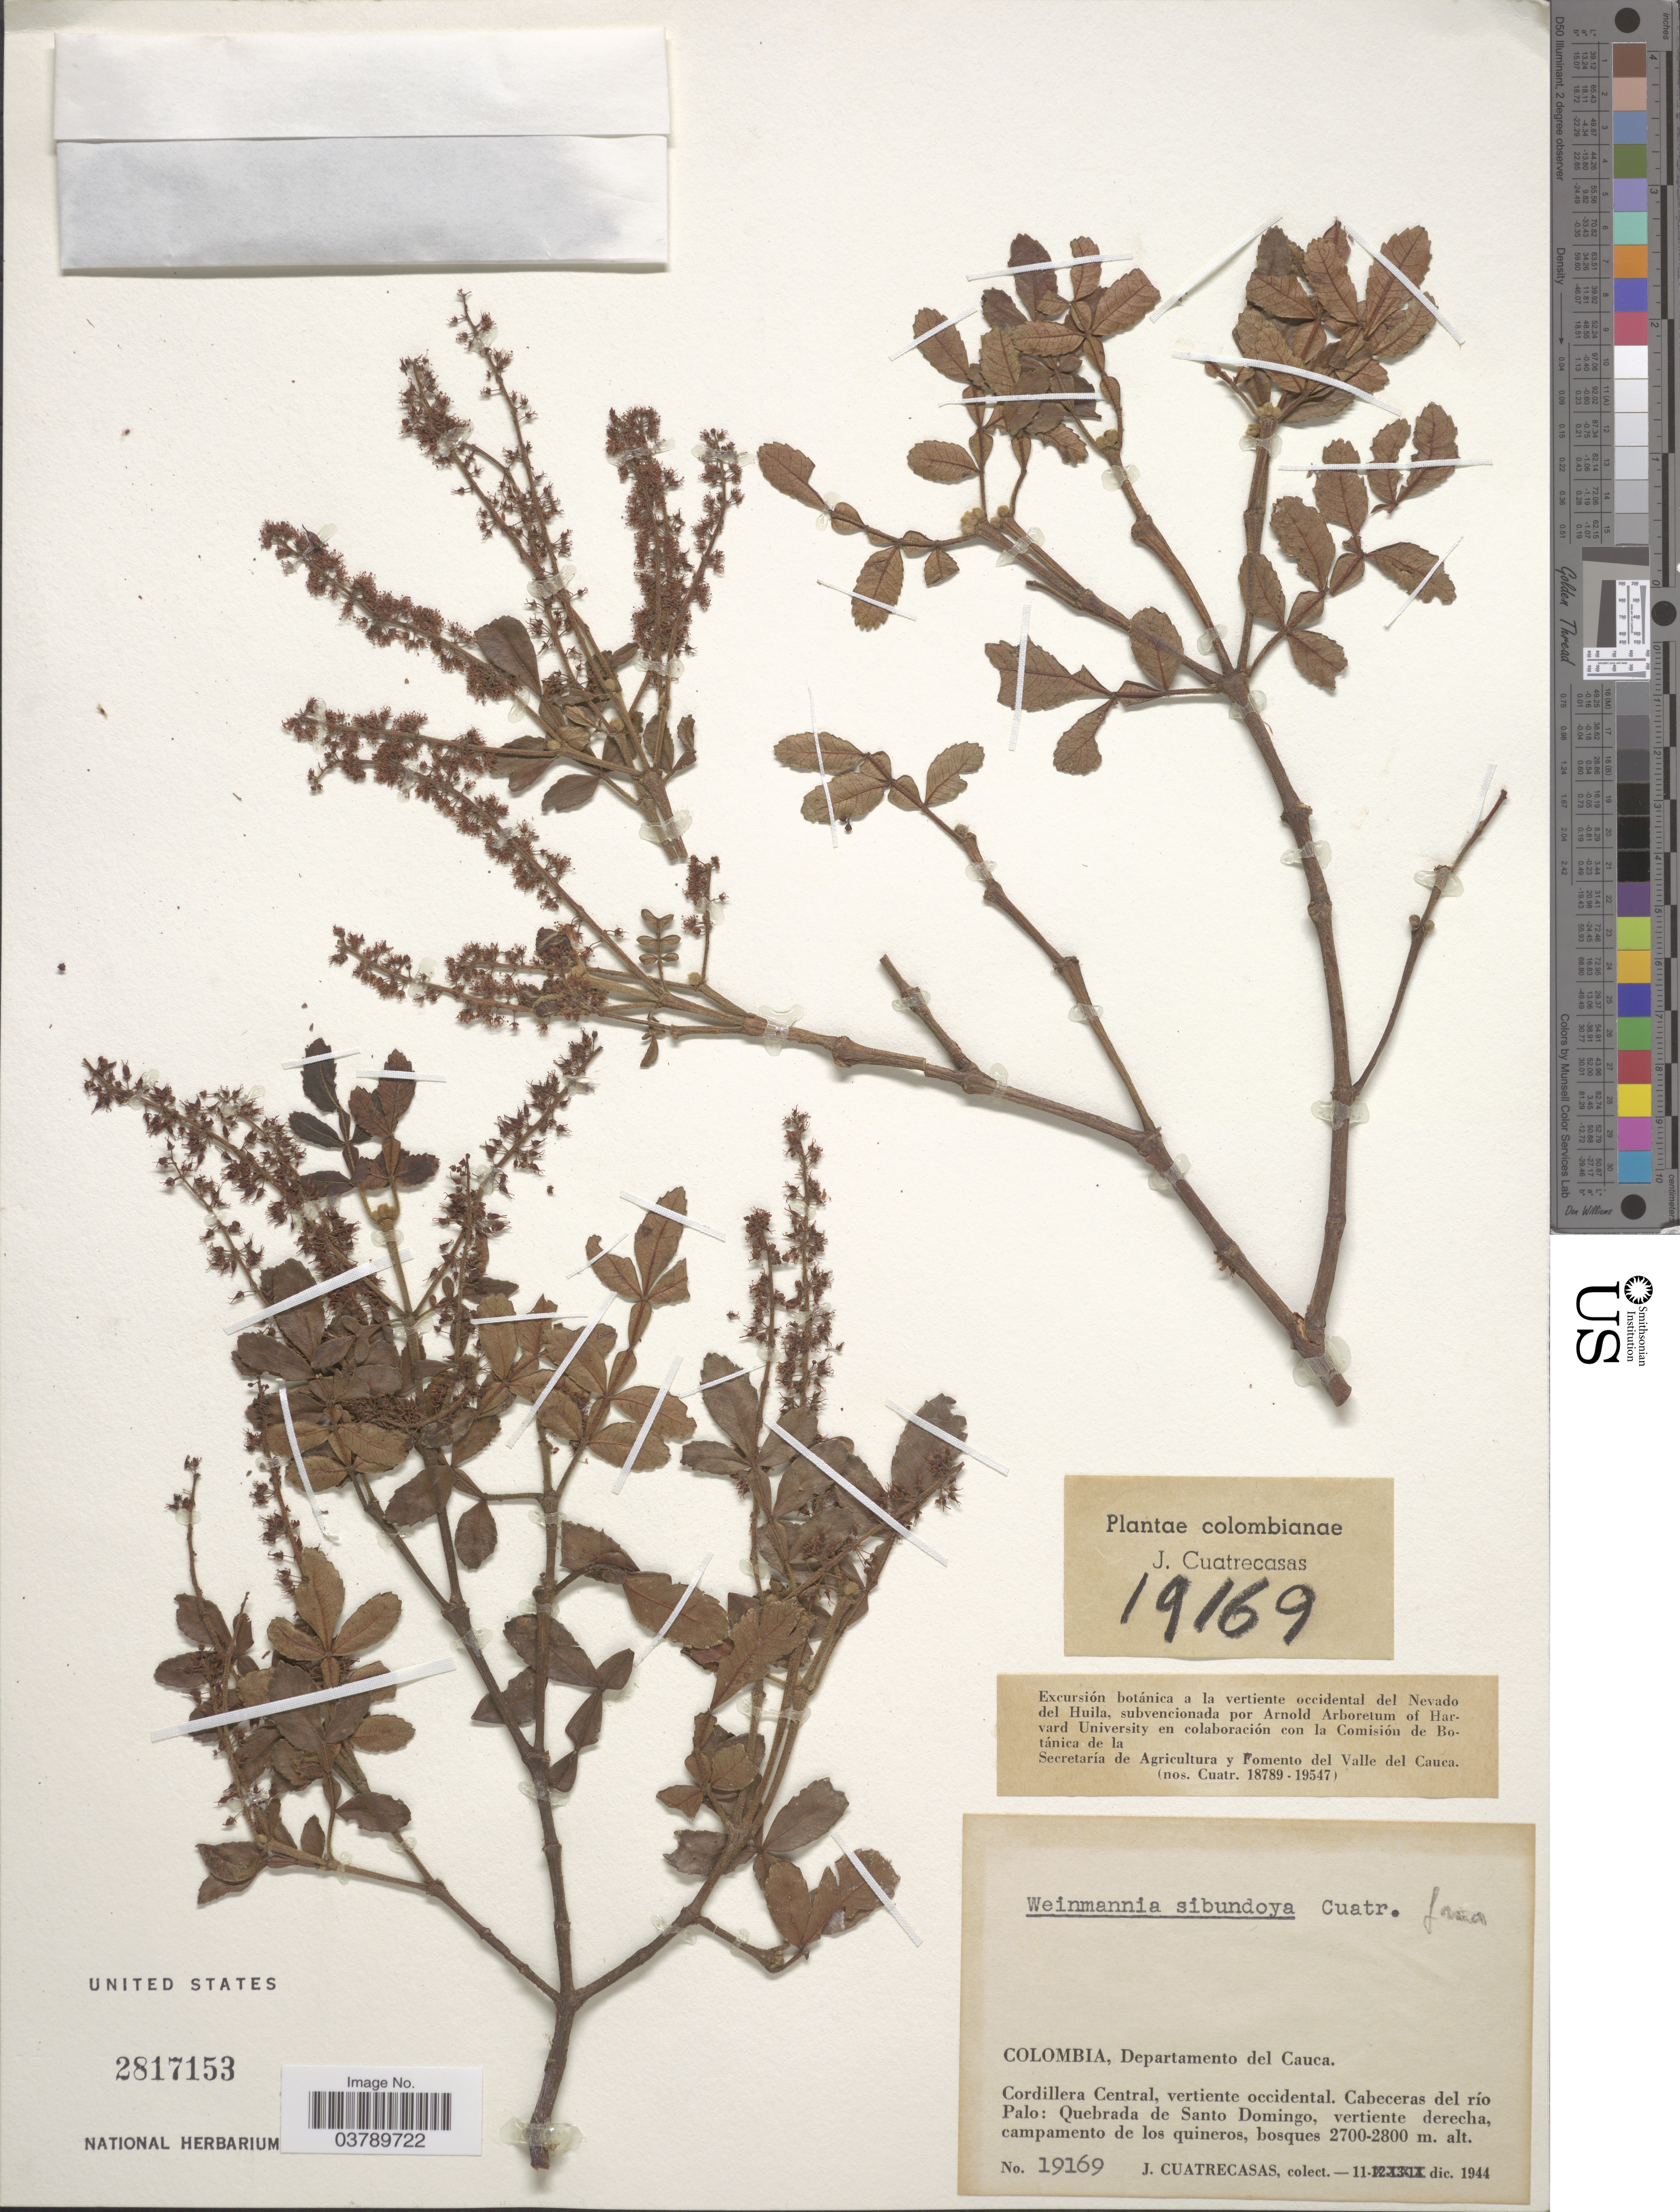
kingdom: Plantae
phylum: Tracheophyta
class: Magnoliopsida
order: Oxalidales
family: Cunoniaceae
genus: Weinmannia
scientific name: Weinmannia sibundoya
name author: Cuatrec.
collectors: J. Cuatrecasas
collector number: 19169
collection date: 1944-12-11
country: Colombia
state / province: Cauca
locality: Departamento del Cauca. Cordillera Central, vertiente occidental. Cabeceras del río Palo: Quebrada de Santo Domingo, vertiente derecha.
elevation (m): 2700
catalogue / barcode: US 2817153